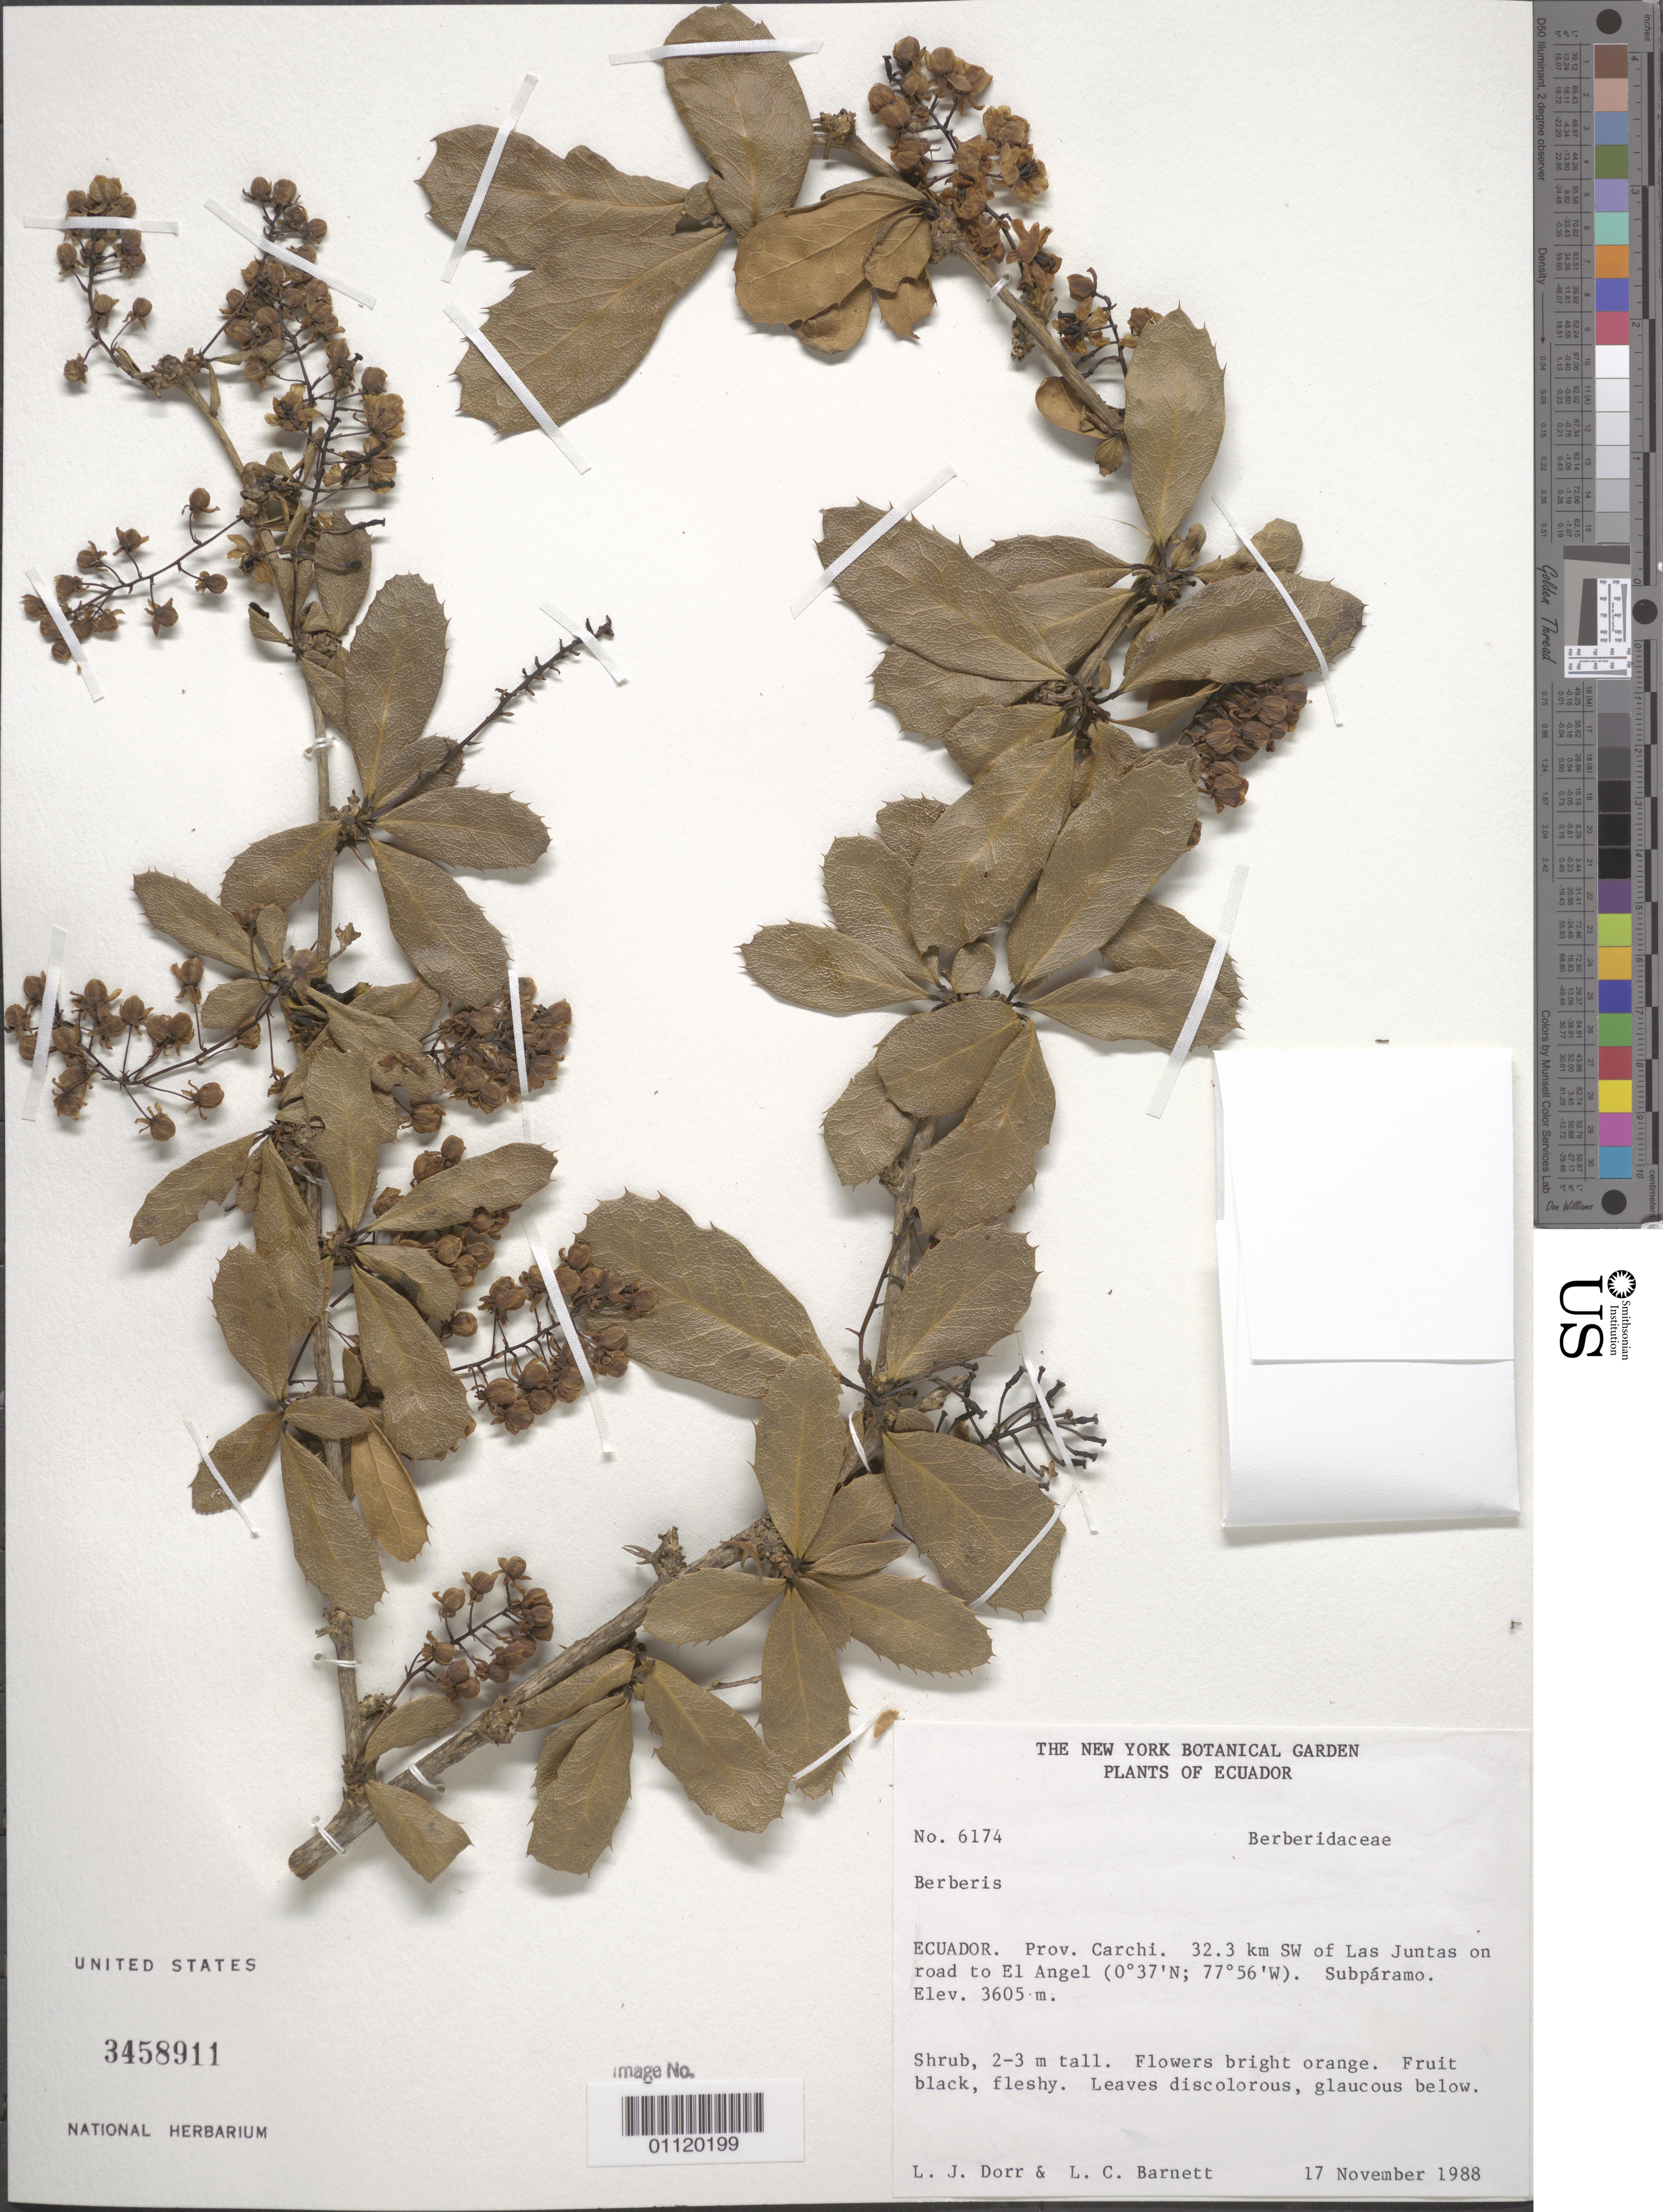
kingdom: Plantae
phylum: Tracheophyta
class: Magnoliopsida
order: Ranunculales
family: Berberidaceae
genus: Berberis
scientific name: Berberis pichinchensis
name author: Turcz.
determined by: Ulloa, C.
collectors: L. J. Dorr & L. C. Barnett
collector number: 6174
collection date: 1988-11-17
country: Ecuador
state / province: Carchi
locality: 32.3 km southwest of Las Juntas on road to El Angel. Subpáramo.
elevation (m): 3605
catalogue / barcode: US 3458911